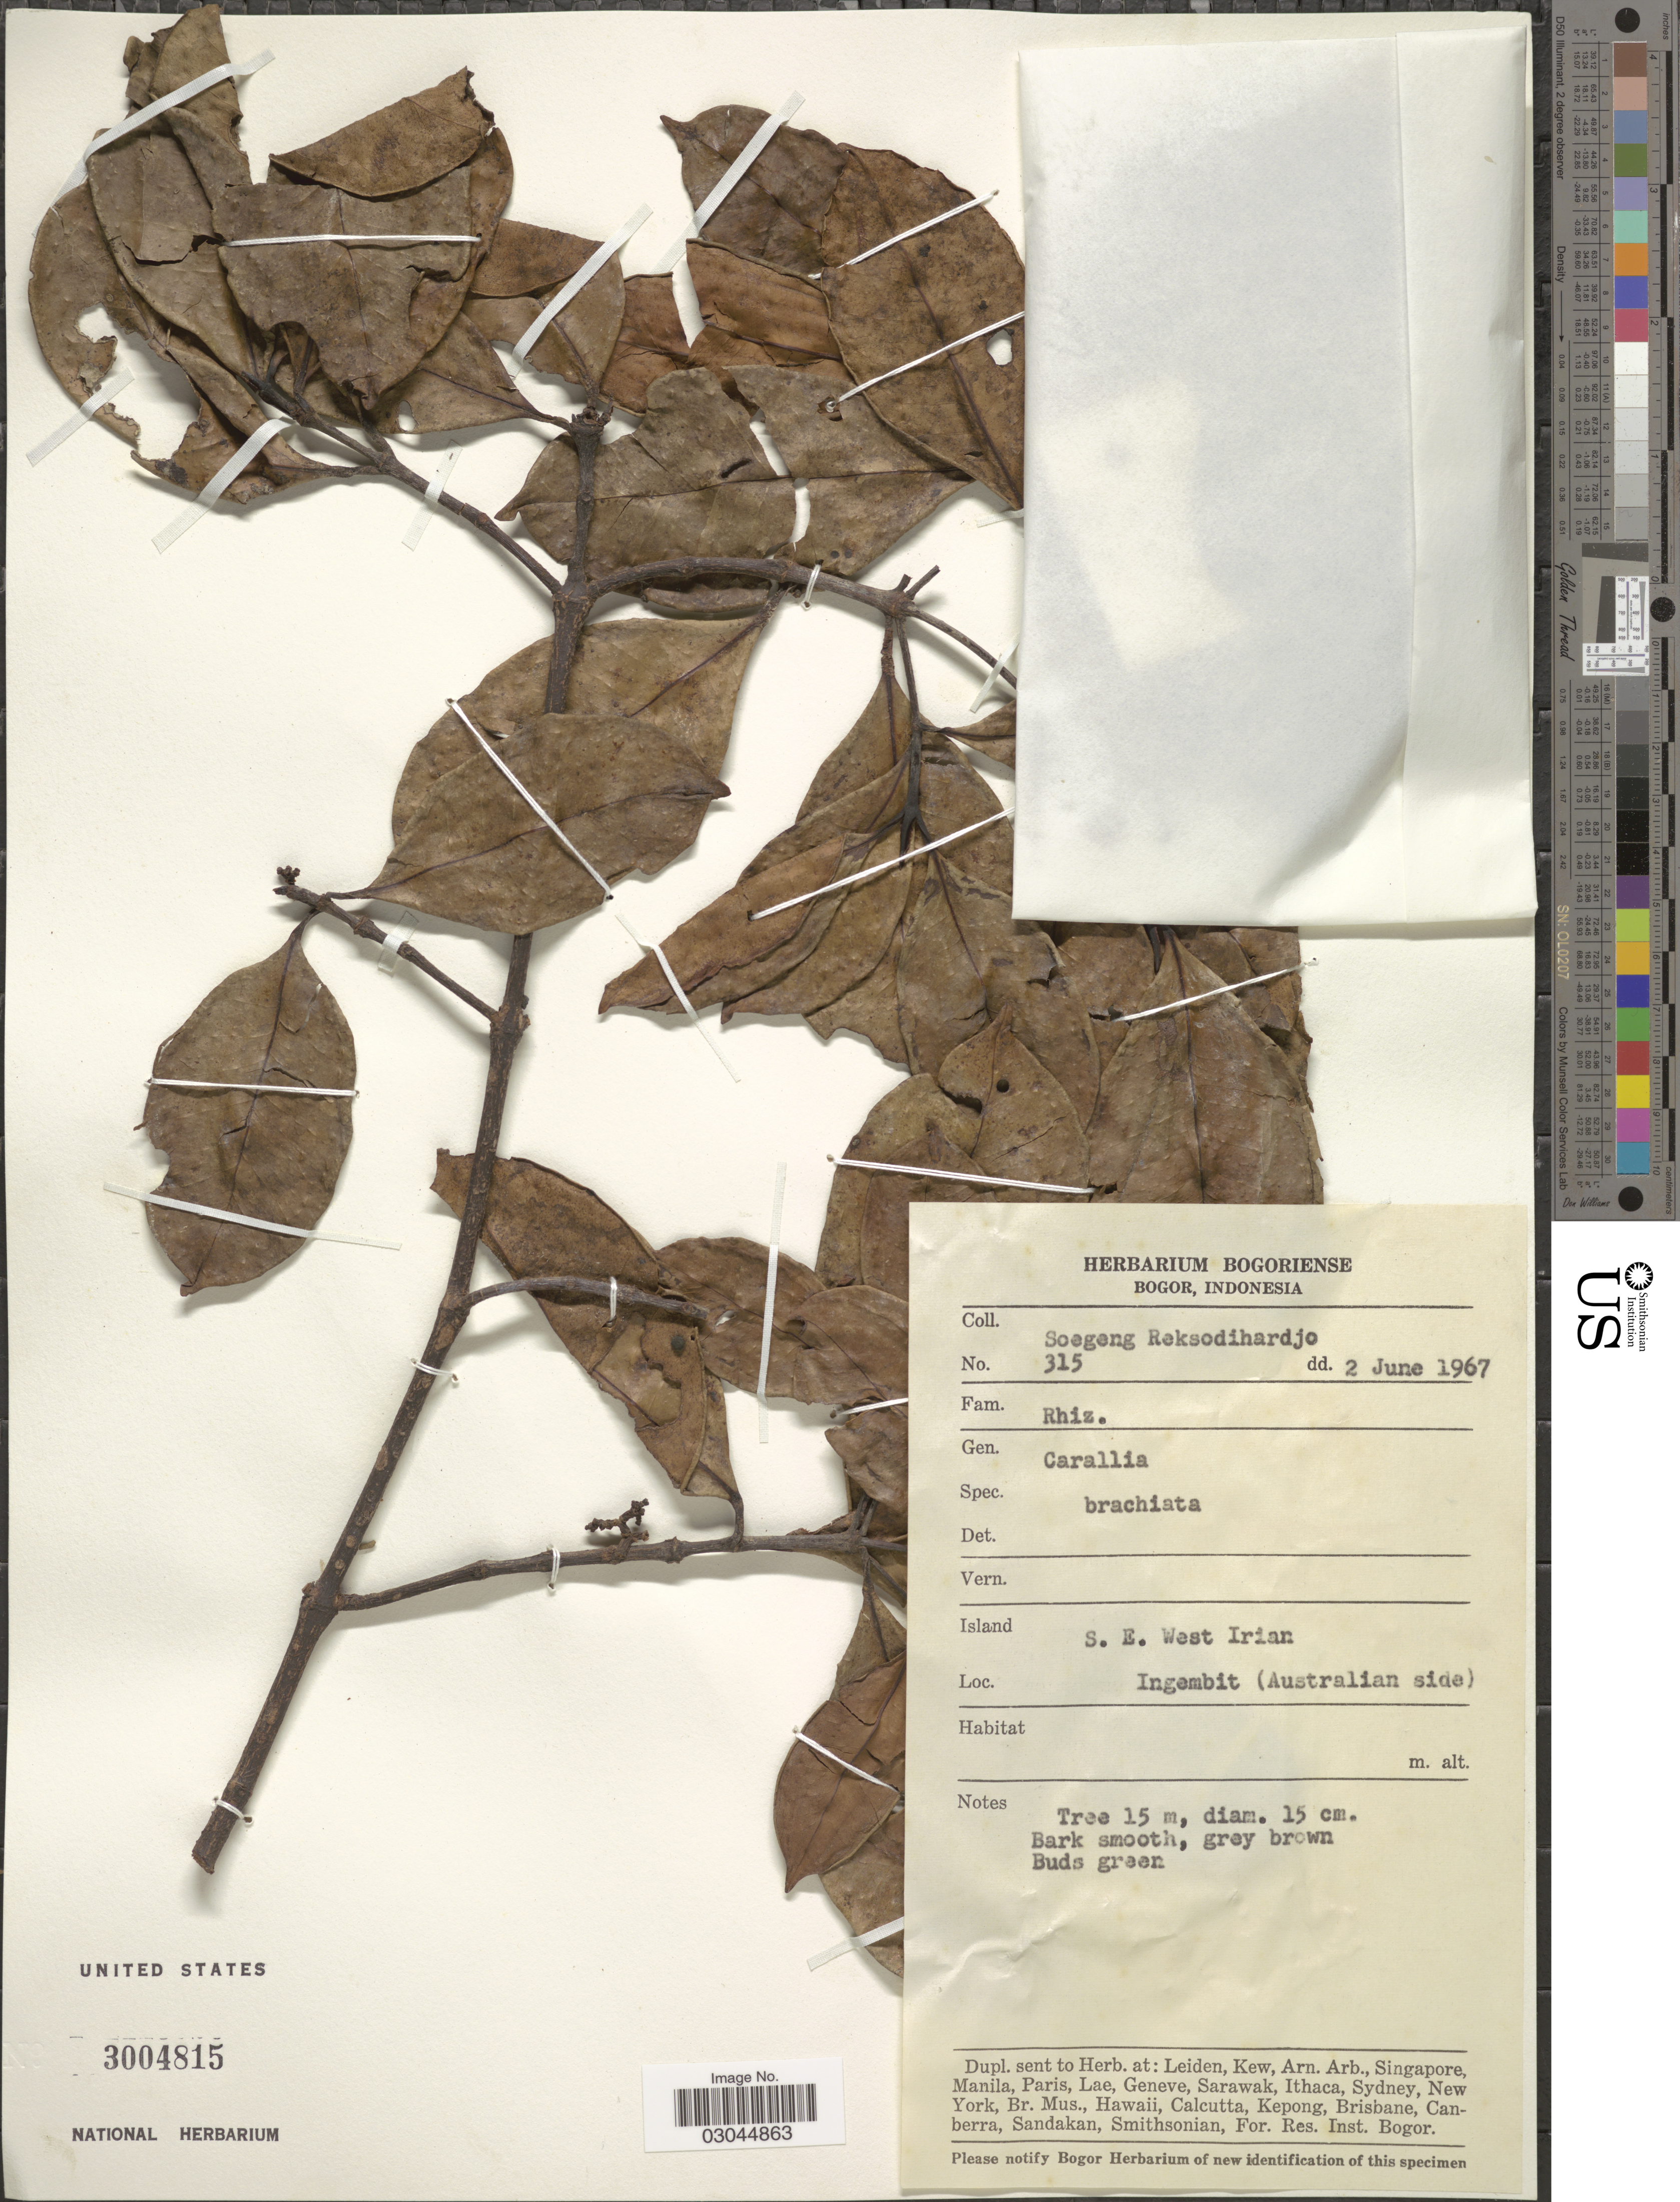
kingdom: Plantae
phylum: Tracheophyta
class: Magnoliopsida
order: Malpighiales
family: Rhizophoraceae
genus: Carallia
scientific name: Carallia brachiata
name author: (Lour.) Merr.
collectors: S. Reksodihardjo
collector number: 315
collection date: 1967-06-02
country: Indonesia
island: New Guinea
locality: Island S. E. West Irian. Ingembit (Australian side).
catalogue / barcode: US 3004815